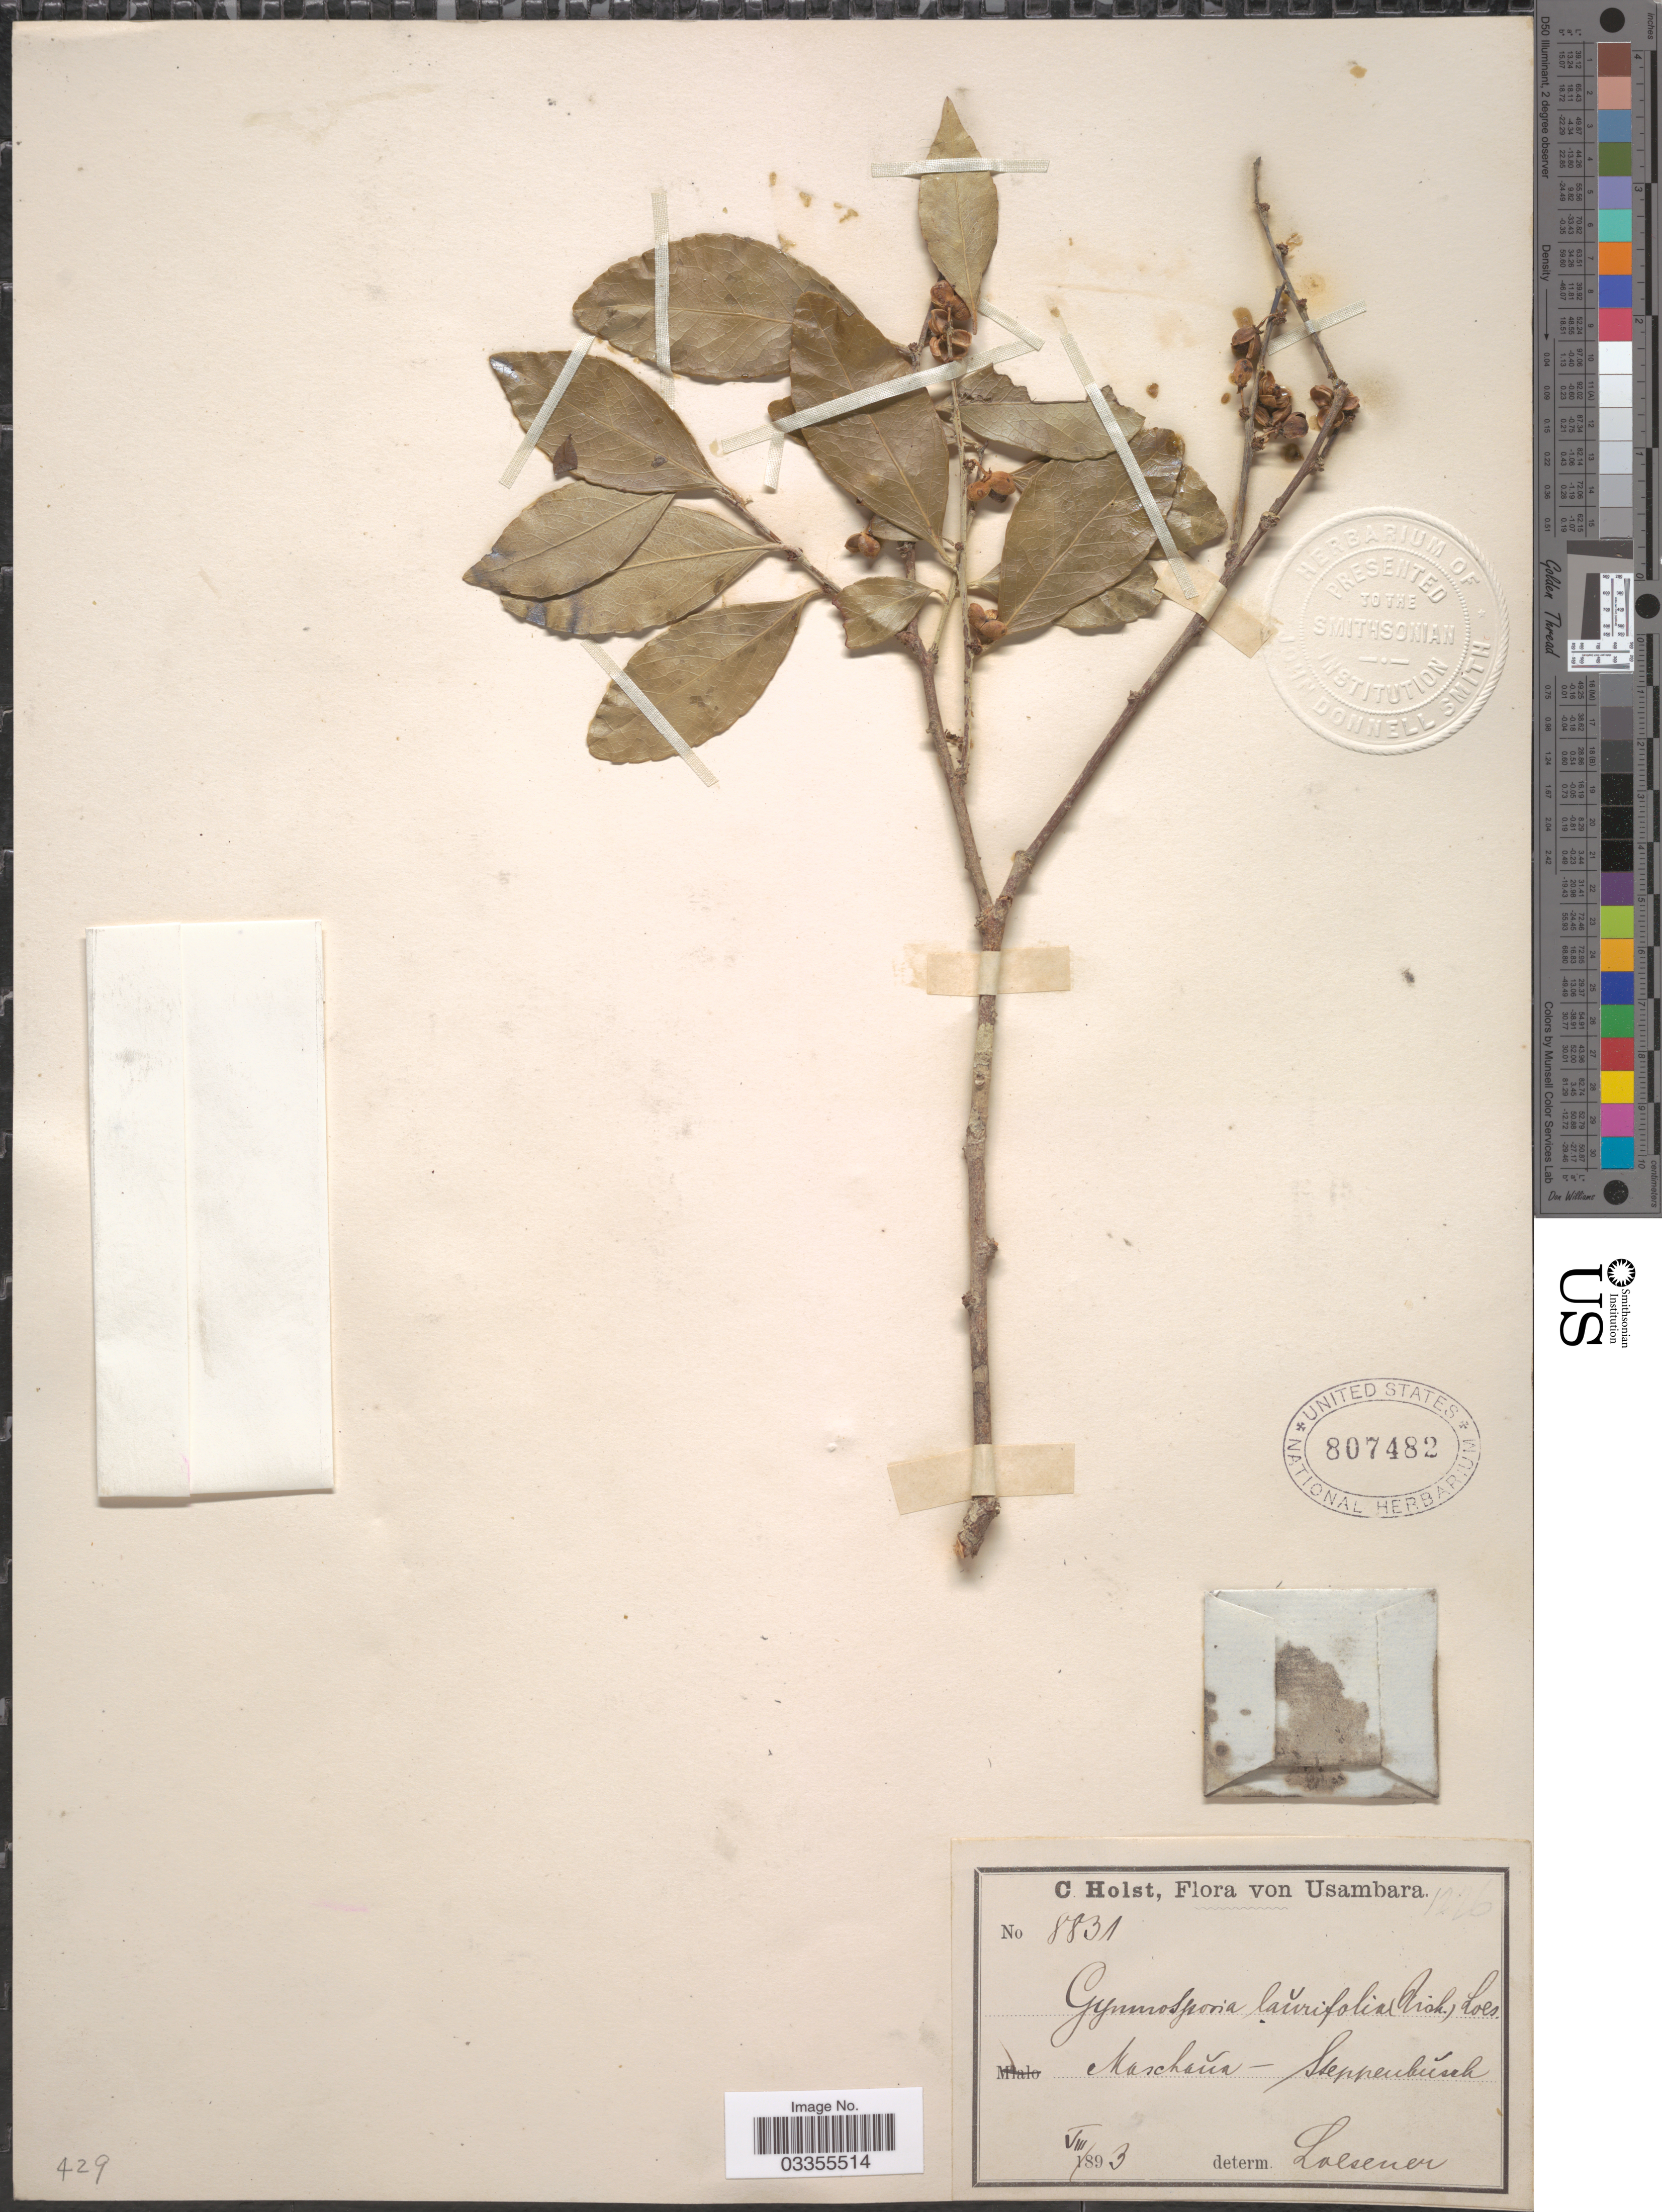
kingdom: Plantae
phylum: Tracheophyta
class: Magnoliopsida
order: Celastrales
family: Celastraceae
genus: Gymnosporia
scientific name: Gymnosporia laurifolia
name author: (A. Rich.) Loes.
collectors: C. H. Holst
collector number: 8831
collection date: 1893-08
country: Tanzania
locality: Usambara. Maschaua - Steppenbŭsch.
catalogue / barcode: US 807482